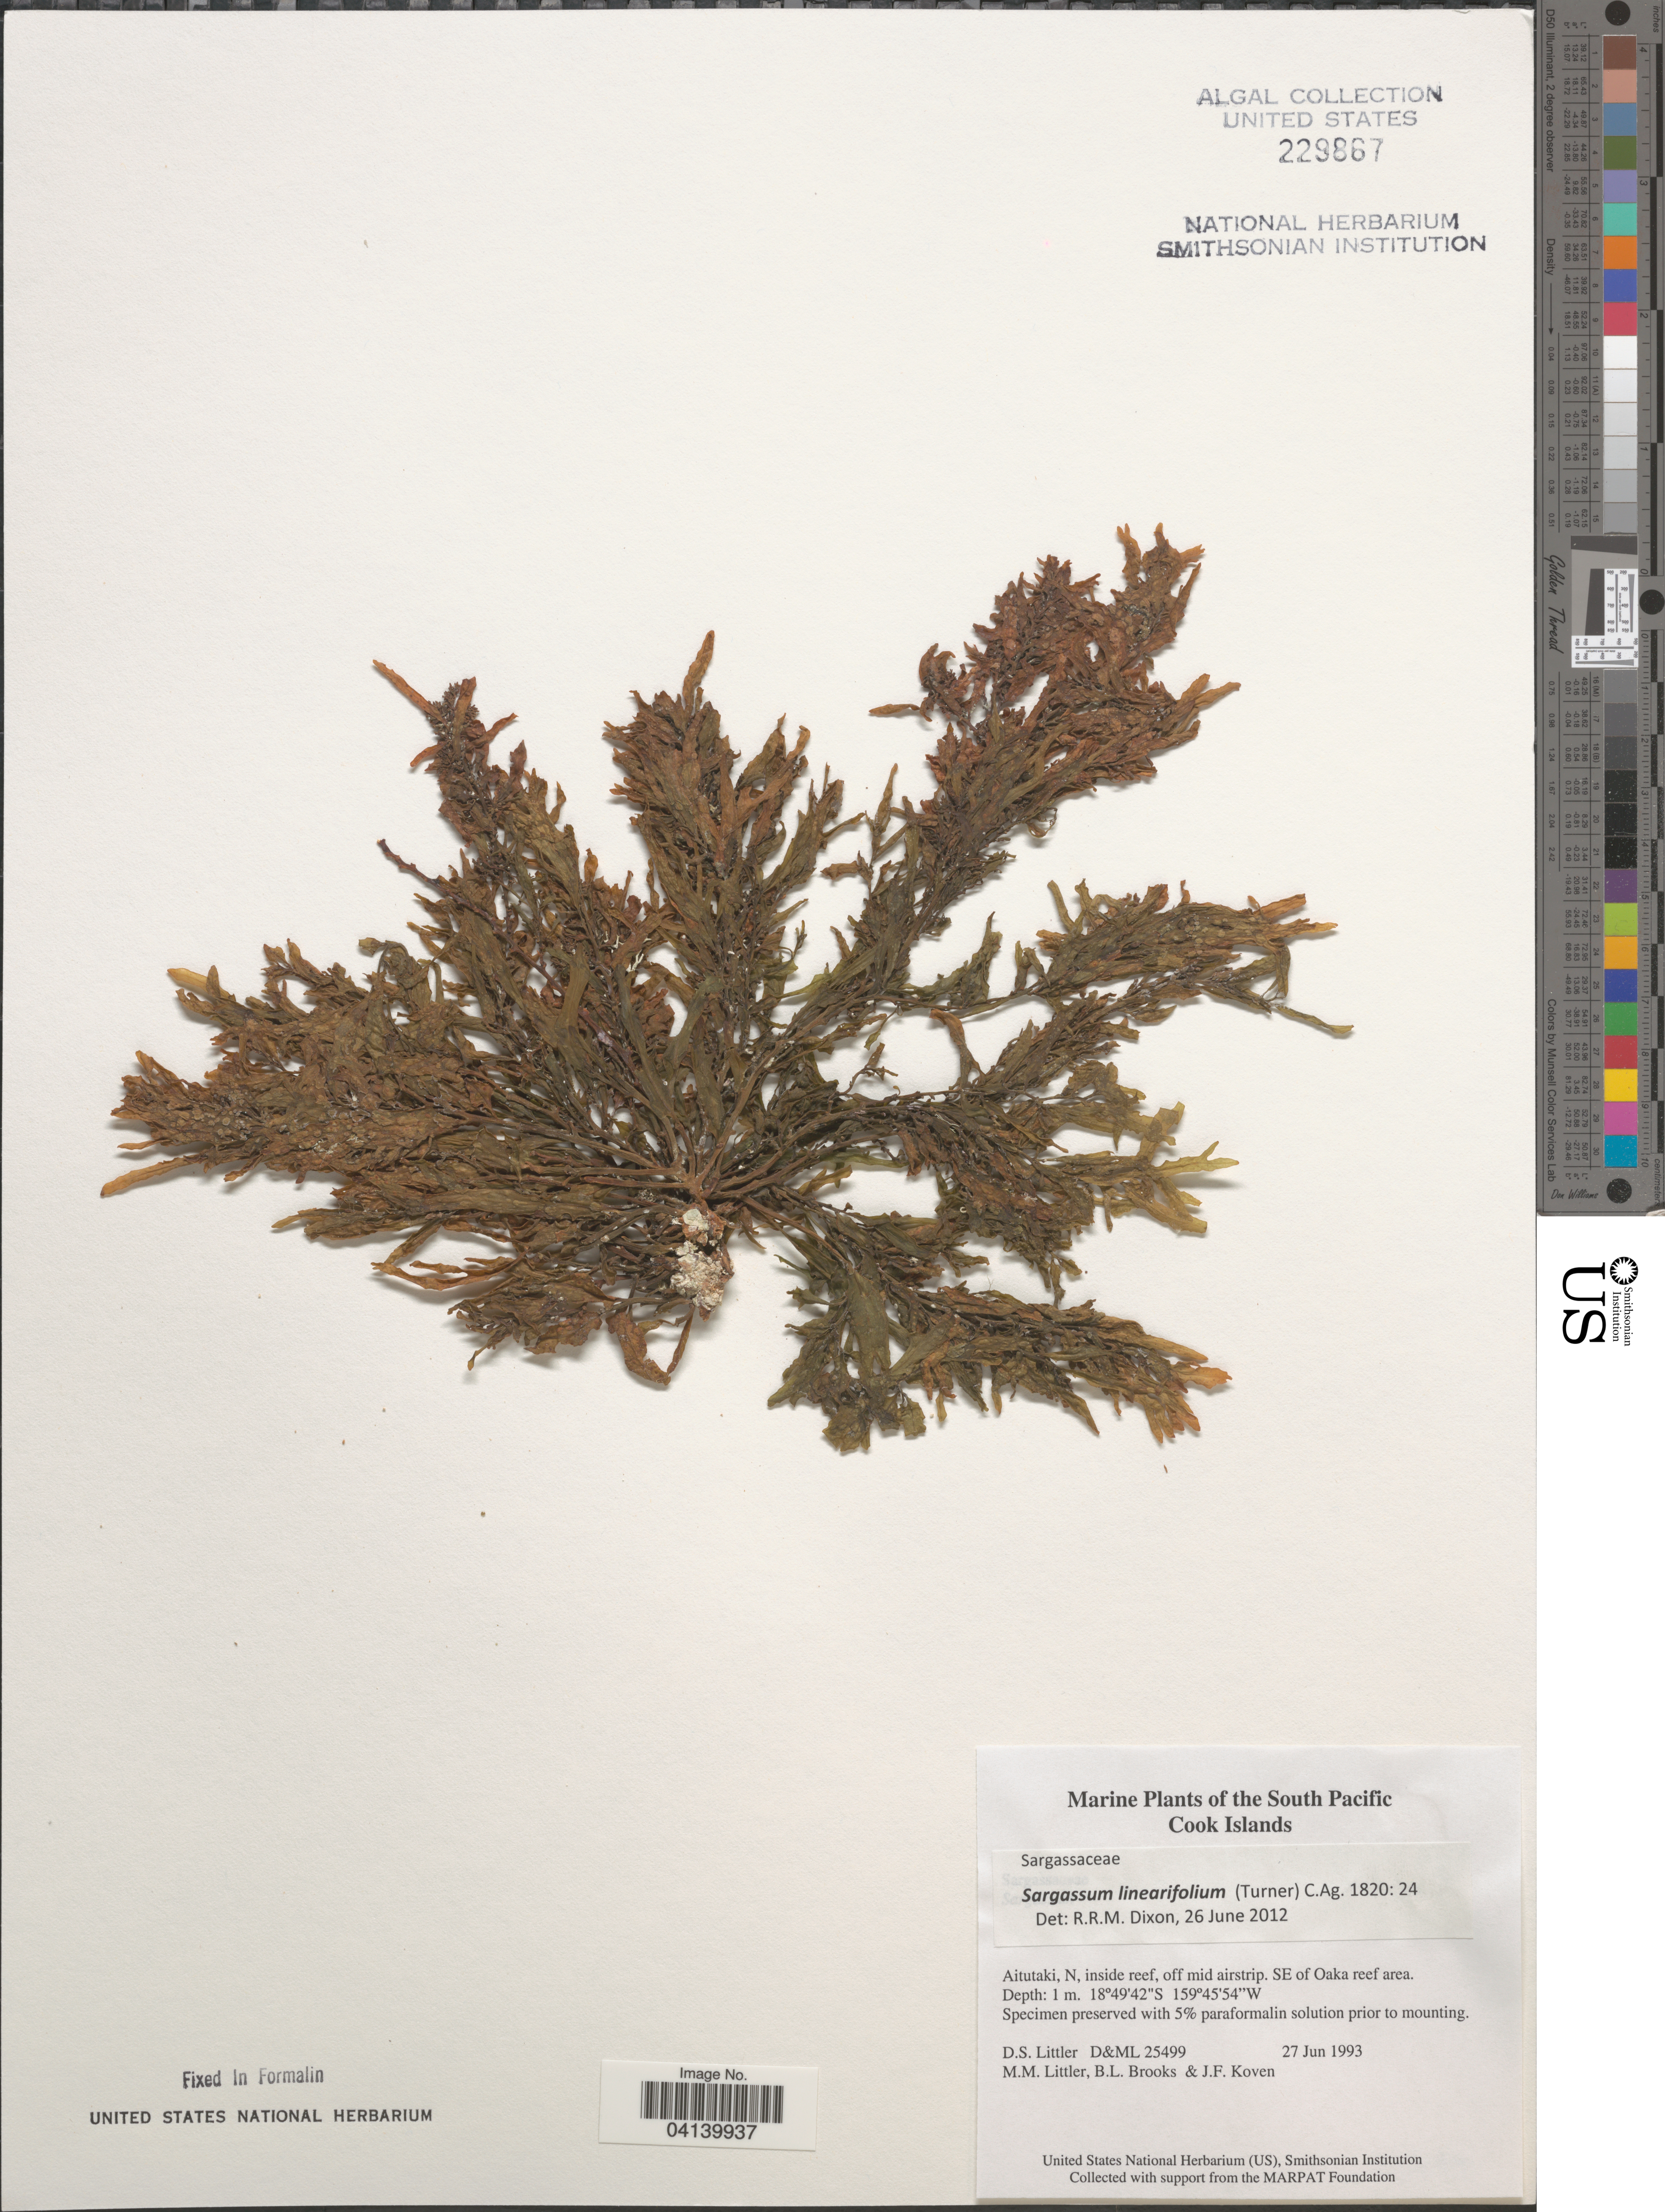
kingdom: Chromista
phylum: Ochrophyta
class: Phaeophyceae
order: Fucales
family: Sargassaceae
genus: Sargassum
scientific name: Sargassum linearifolium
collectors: D. S. Littler, B. Brooks & J. Koven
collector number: D&ML 25499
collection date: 1993-06-27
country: Cook Islands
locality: The South Pacific Cook Islands. Aitutaki, N, inside reef, off mid airstrip. SE of Oaka reef area.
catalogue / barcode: US 229867